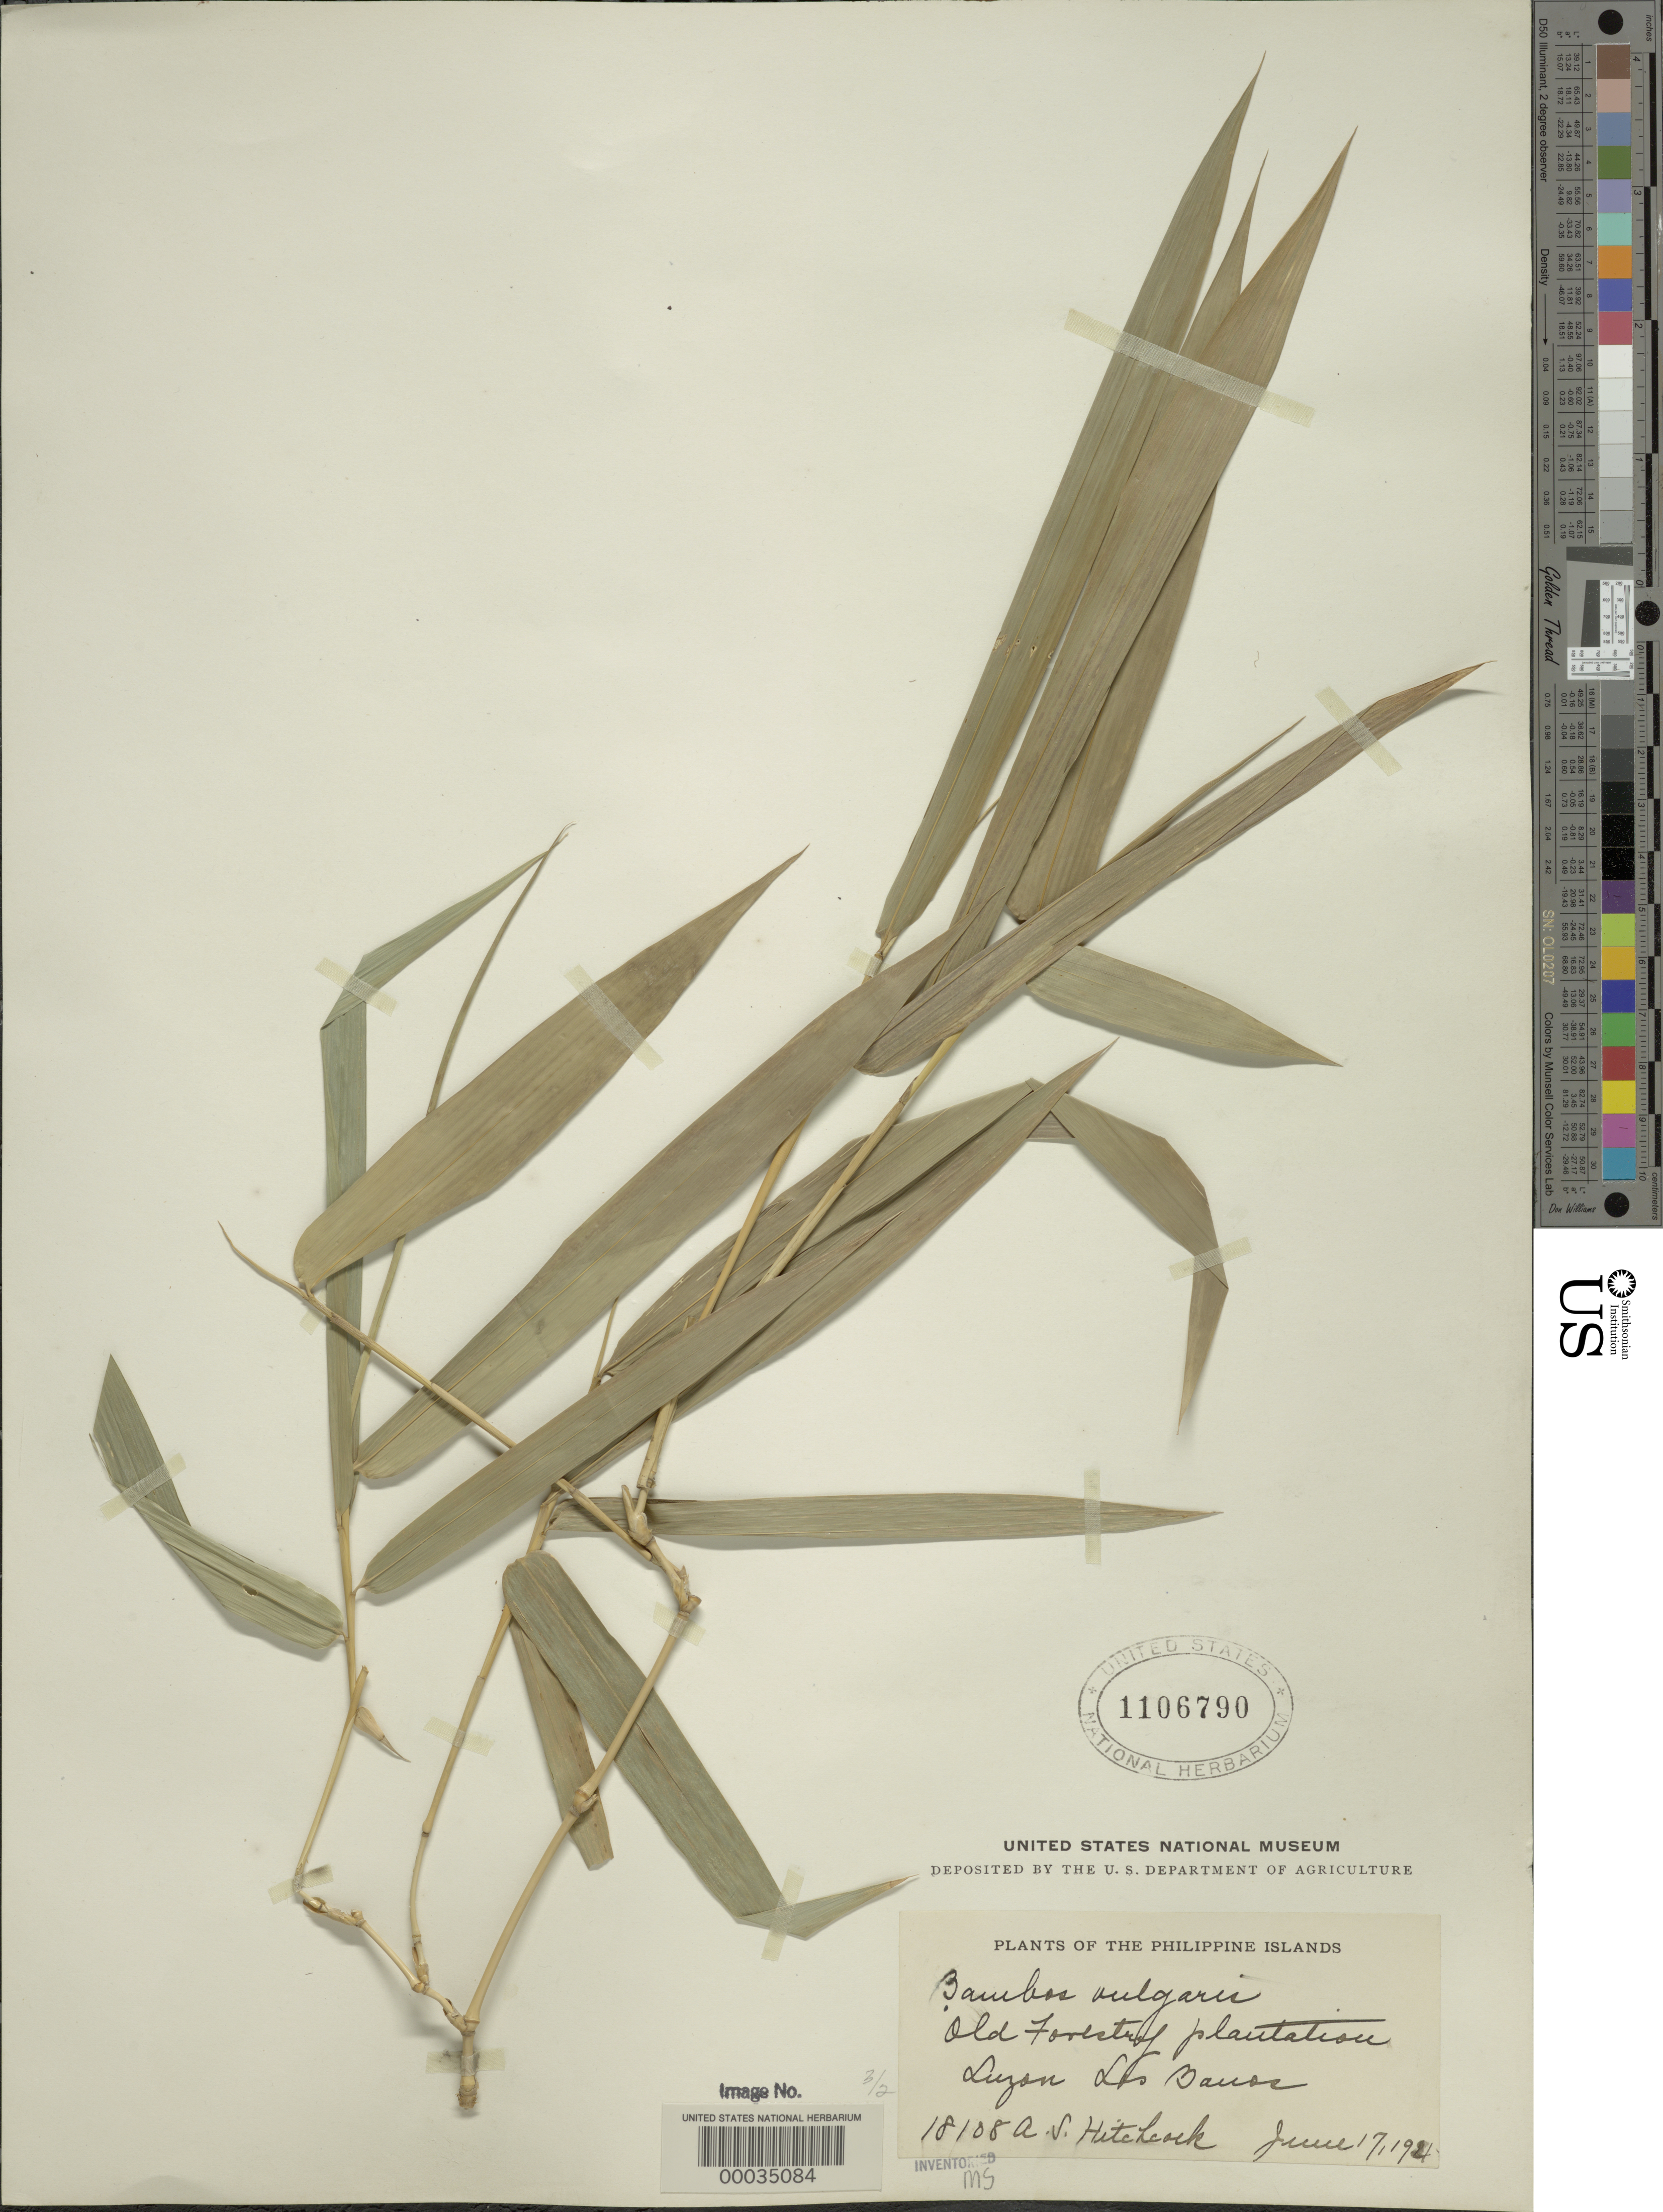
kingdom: Plantae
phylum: Tracheophyta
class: Liliopsida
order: Poales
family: Poaceae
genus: Bambusa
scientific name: Bambusa vulgaris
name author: Schrad. ex J.C. Wendl.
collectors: A. S. Hitchcock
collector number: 18108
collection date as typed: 17 Jun 1921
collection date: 1921-06-17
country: Philippines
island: Luzon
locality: Los barros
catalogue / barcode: US 1106790